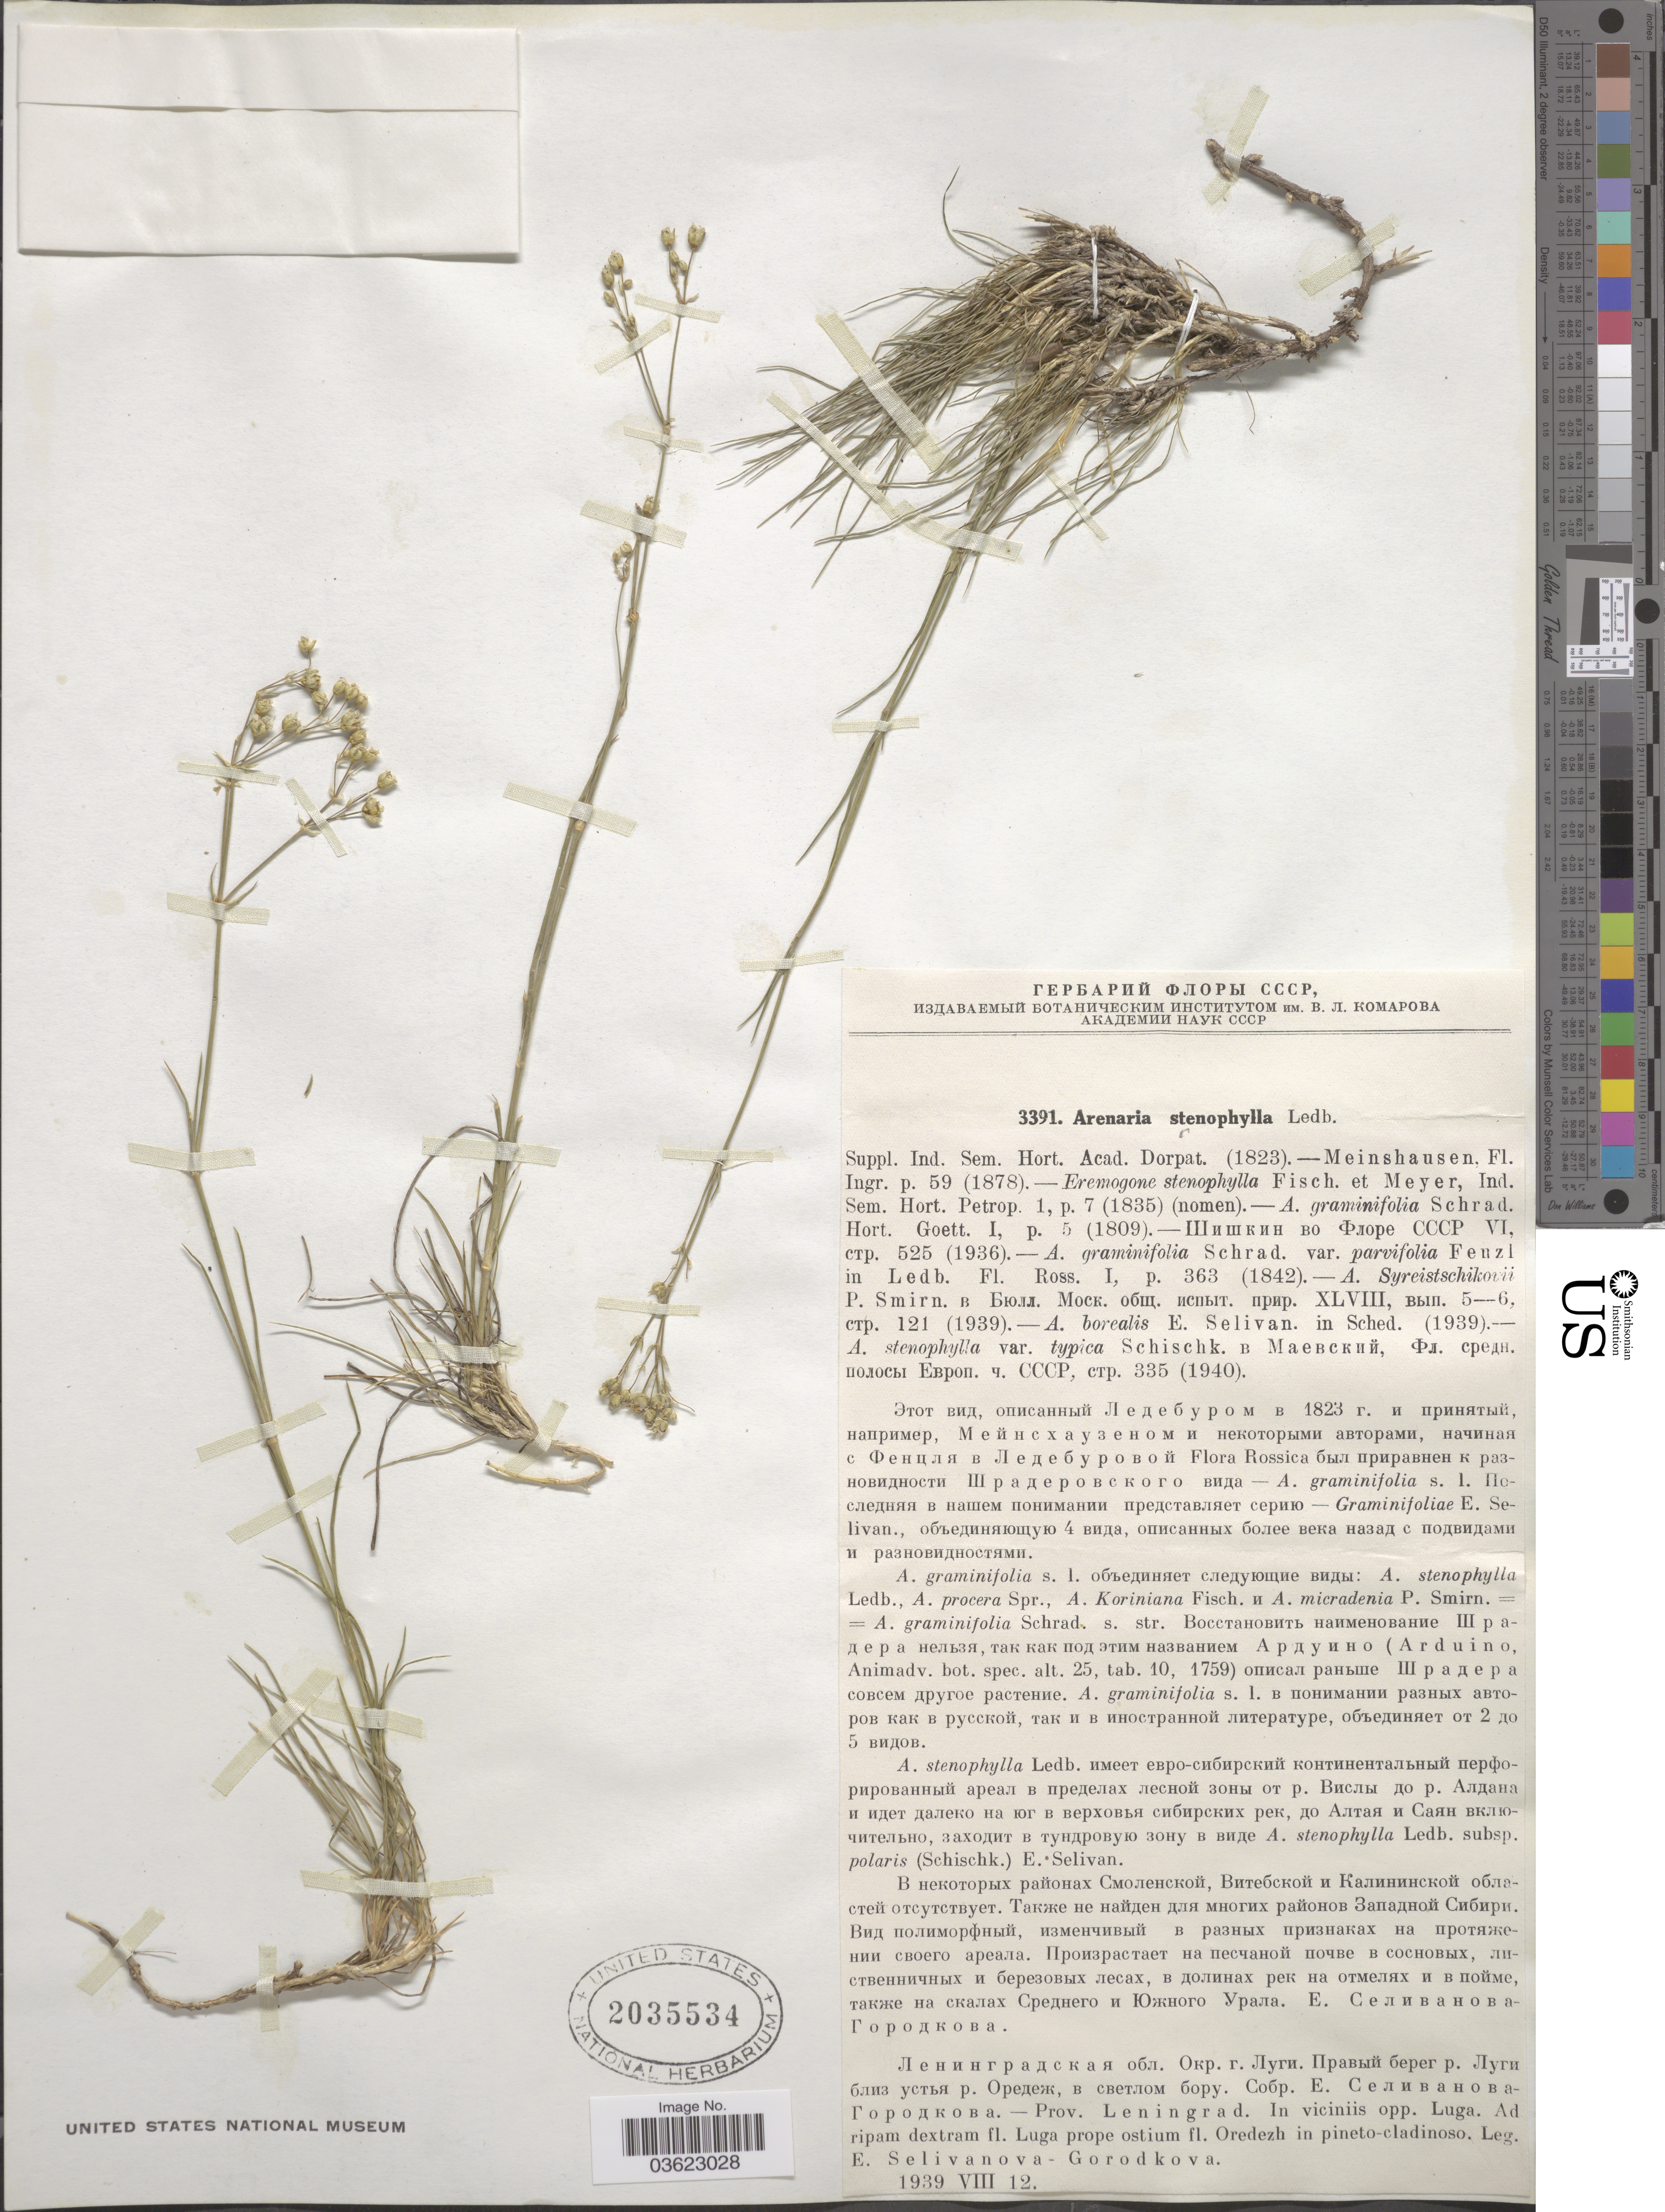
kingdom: Plantae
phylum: Tracheophyta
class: Magnoliopsida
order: Caryophyllales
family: Caryophyllaceae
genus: Eremogone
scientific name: Eremogone saxatilis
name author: (L.) Ikonn.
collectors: E. Selivanova-Gorodkova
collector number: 3391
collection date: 1939-08-12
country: Russian Federation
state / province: Leningrad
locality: Prov. Leningrad. In viciniis opp. Luga. Ad ripam dextram fl. Luga prope ostium fl. Oredezh in pineto-cladinoso.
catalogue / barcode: US 2035534